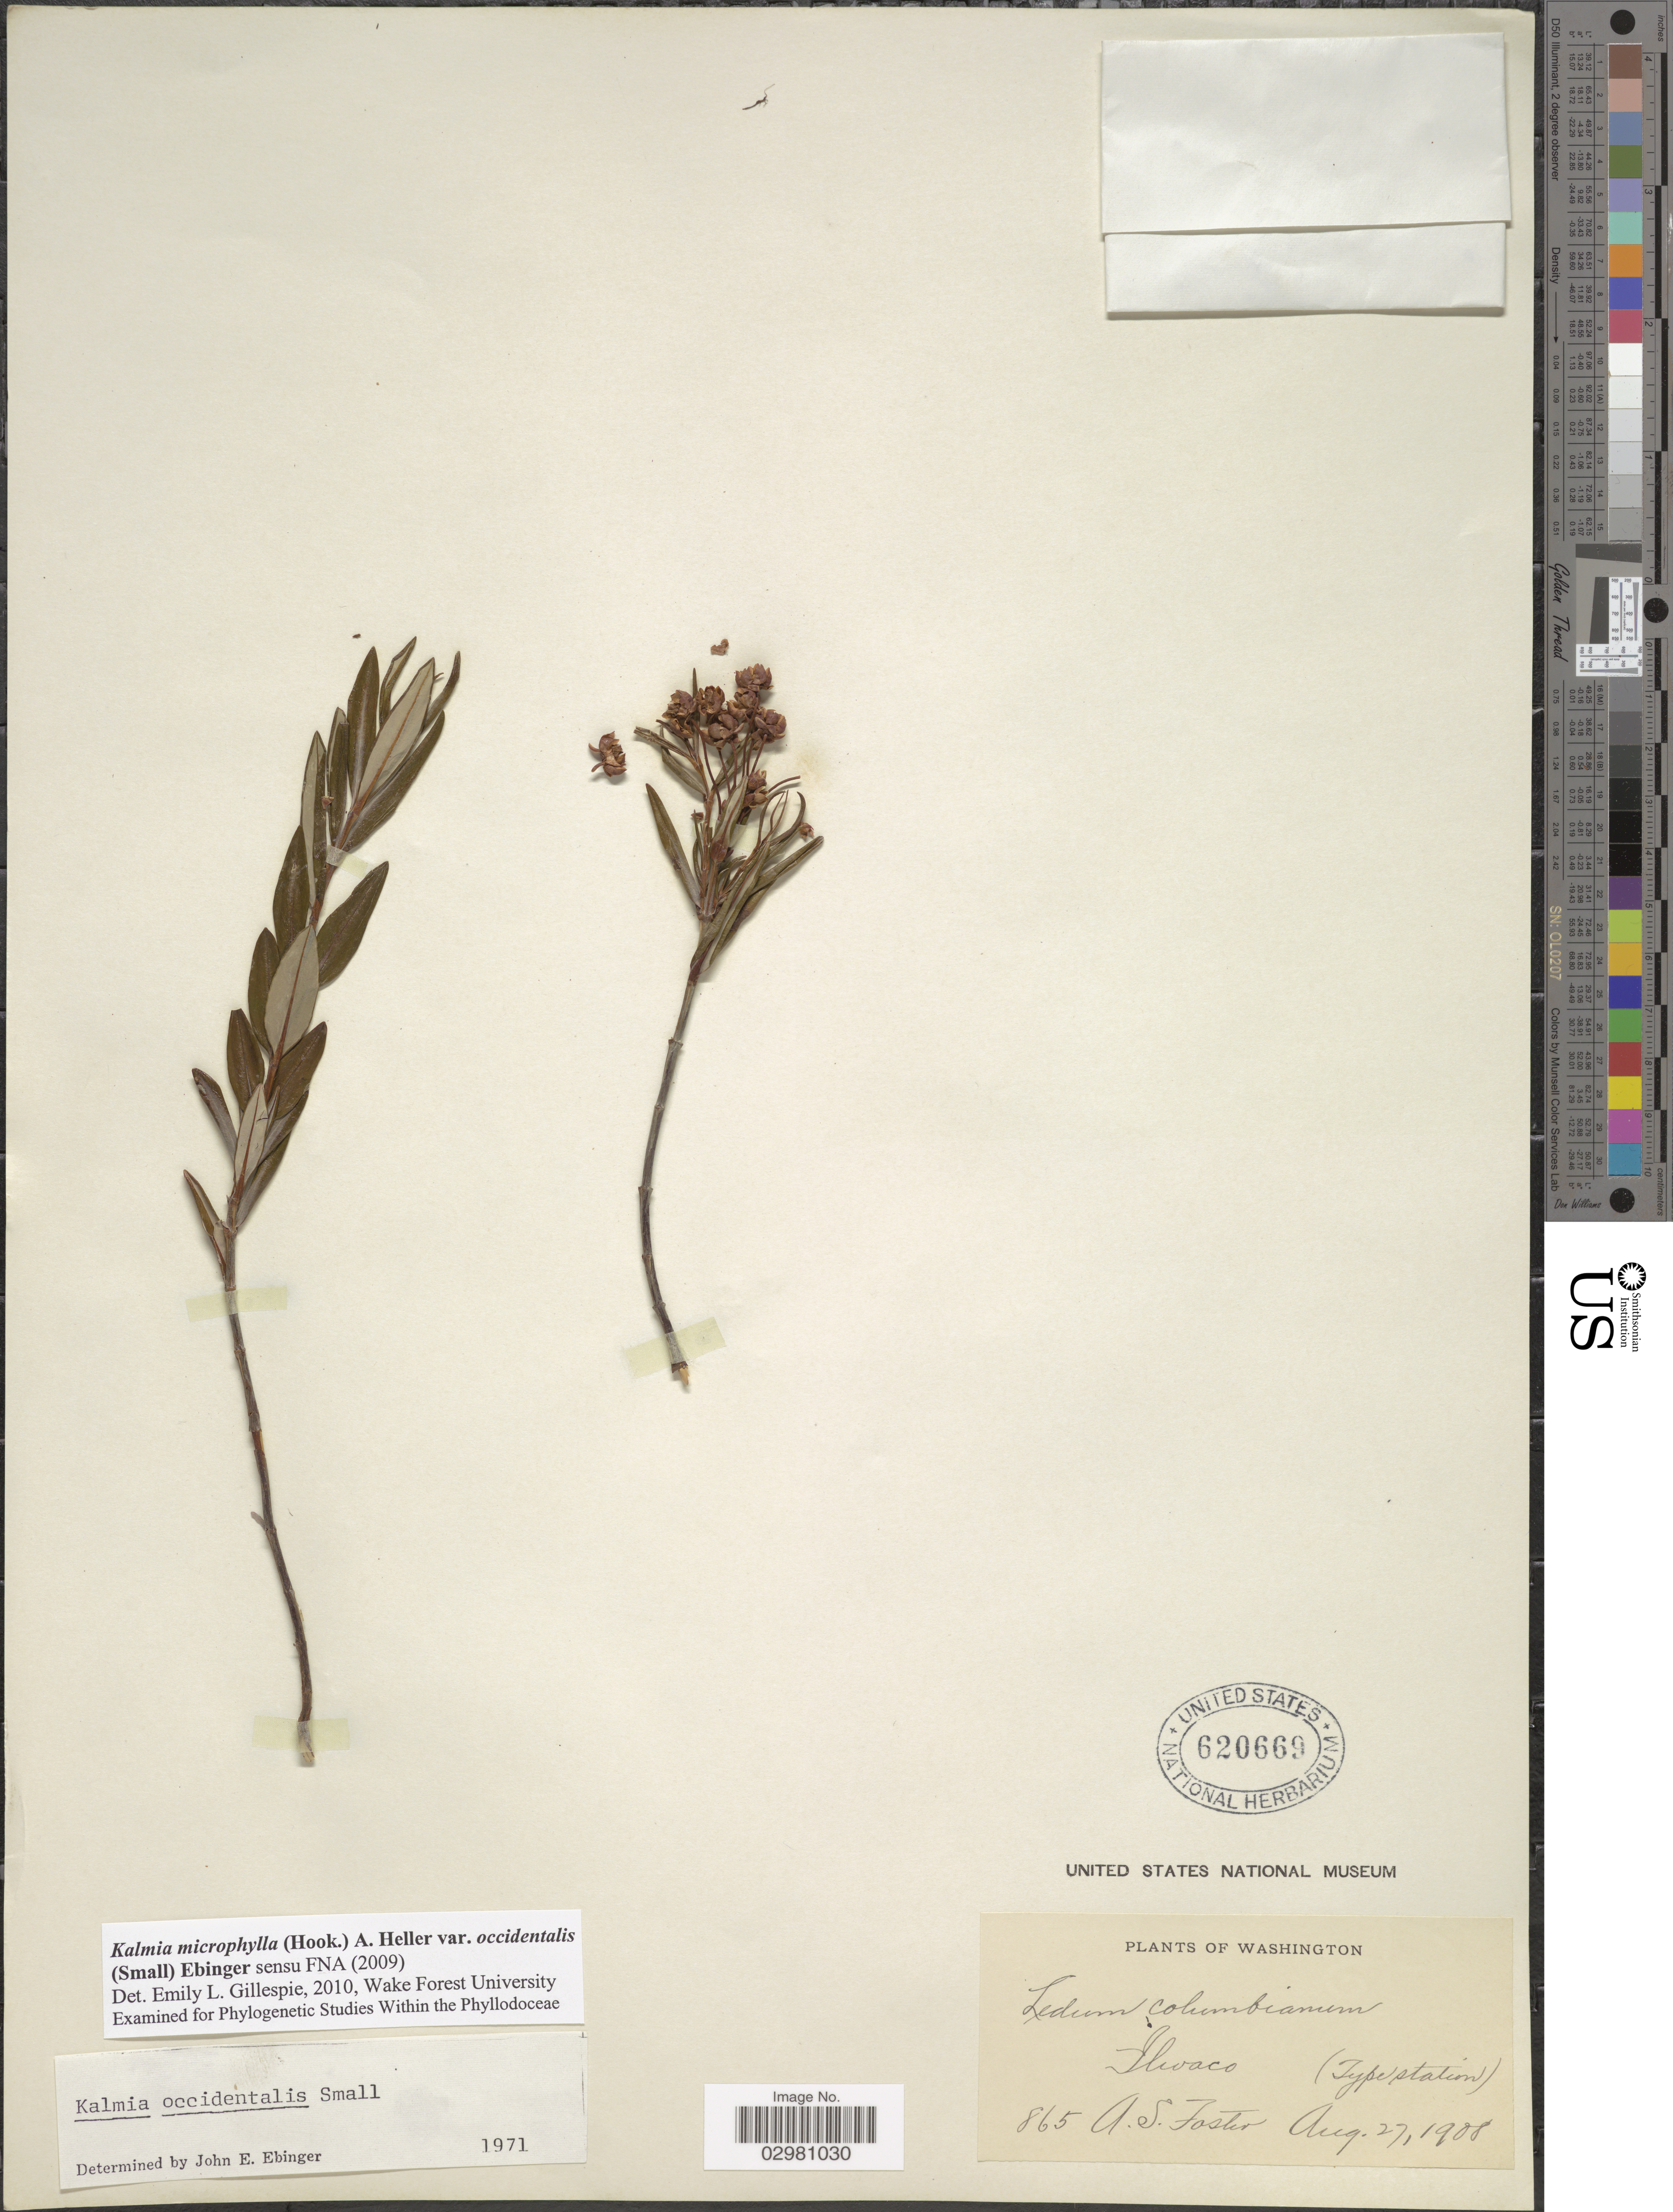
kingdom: Plantae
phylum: Tracheophyta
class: Magnoliopsida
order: Ericales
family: Ericaceae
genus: Kalmia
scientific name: Kalmia microphylla var. occidentalis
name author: (Small) Ebinger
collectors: A. S. Foster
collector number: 865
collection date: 1908-08-27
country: United States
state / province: Washington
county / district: Pacific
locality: Ilwaco (Type station).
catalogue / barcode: US 620669